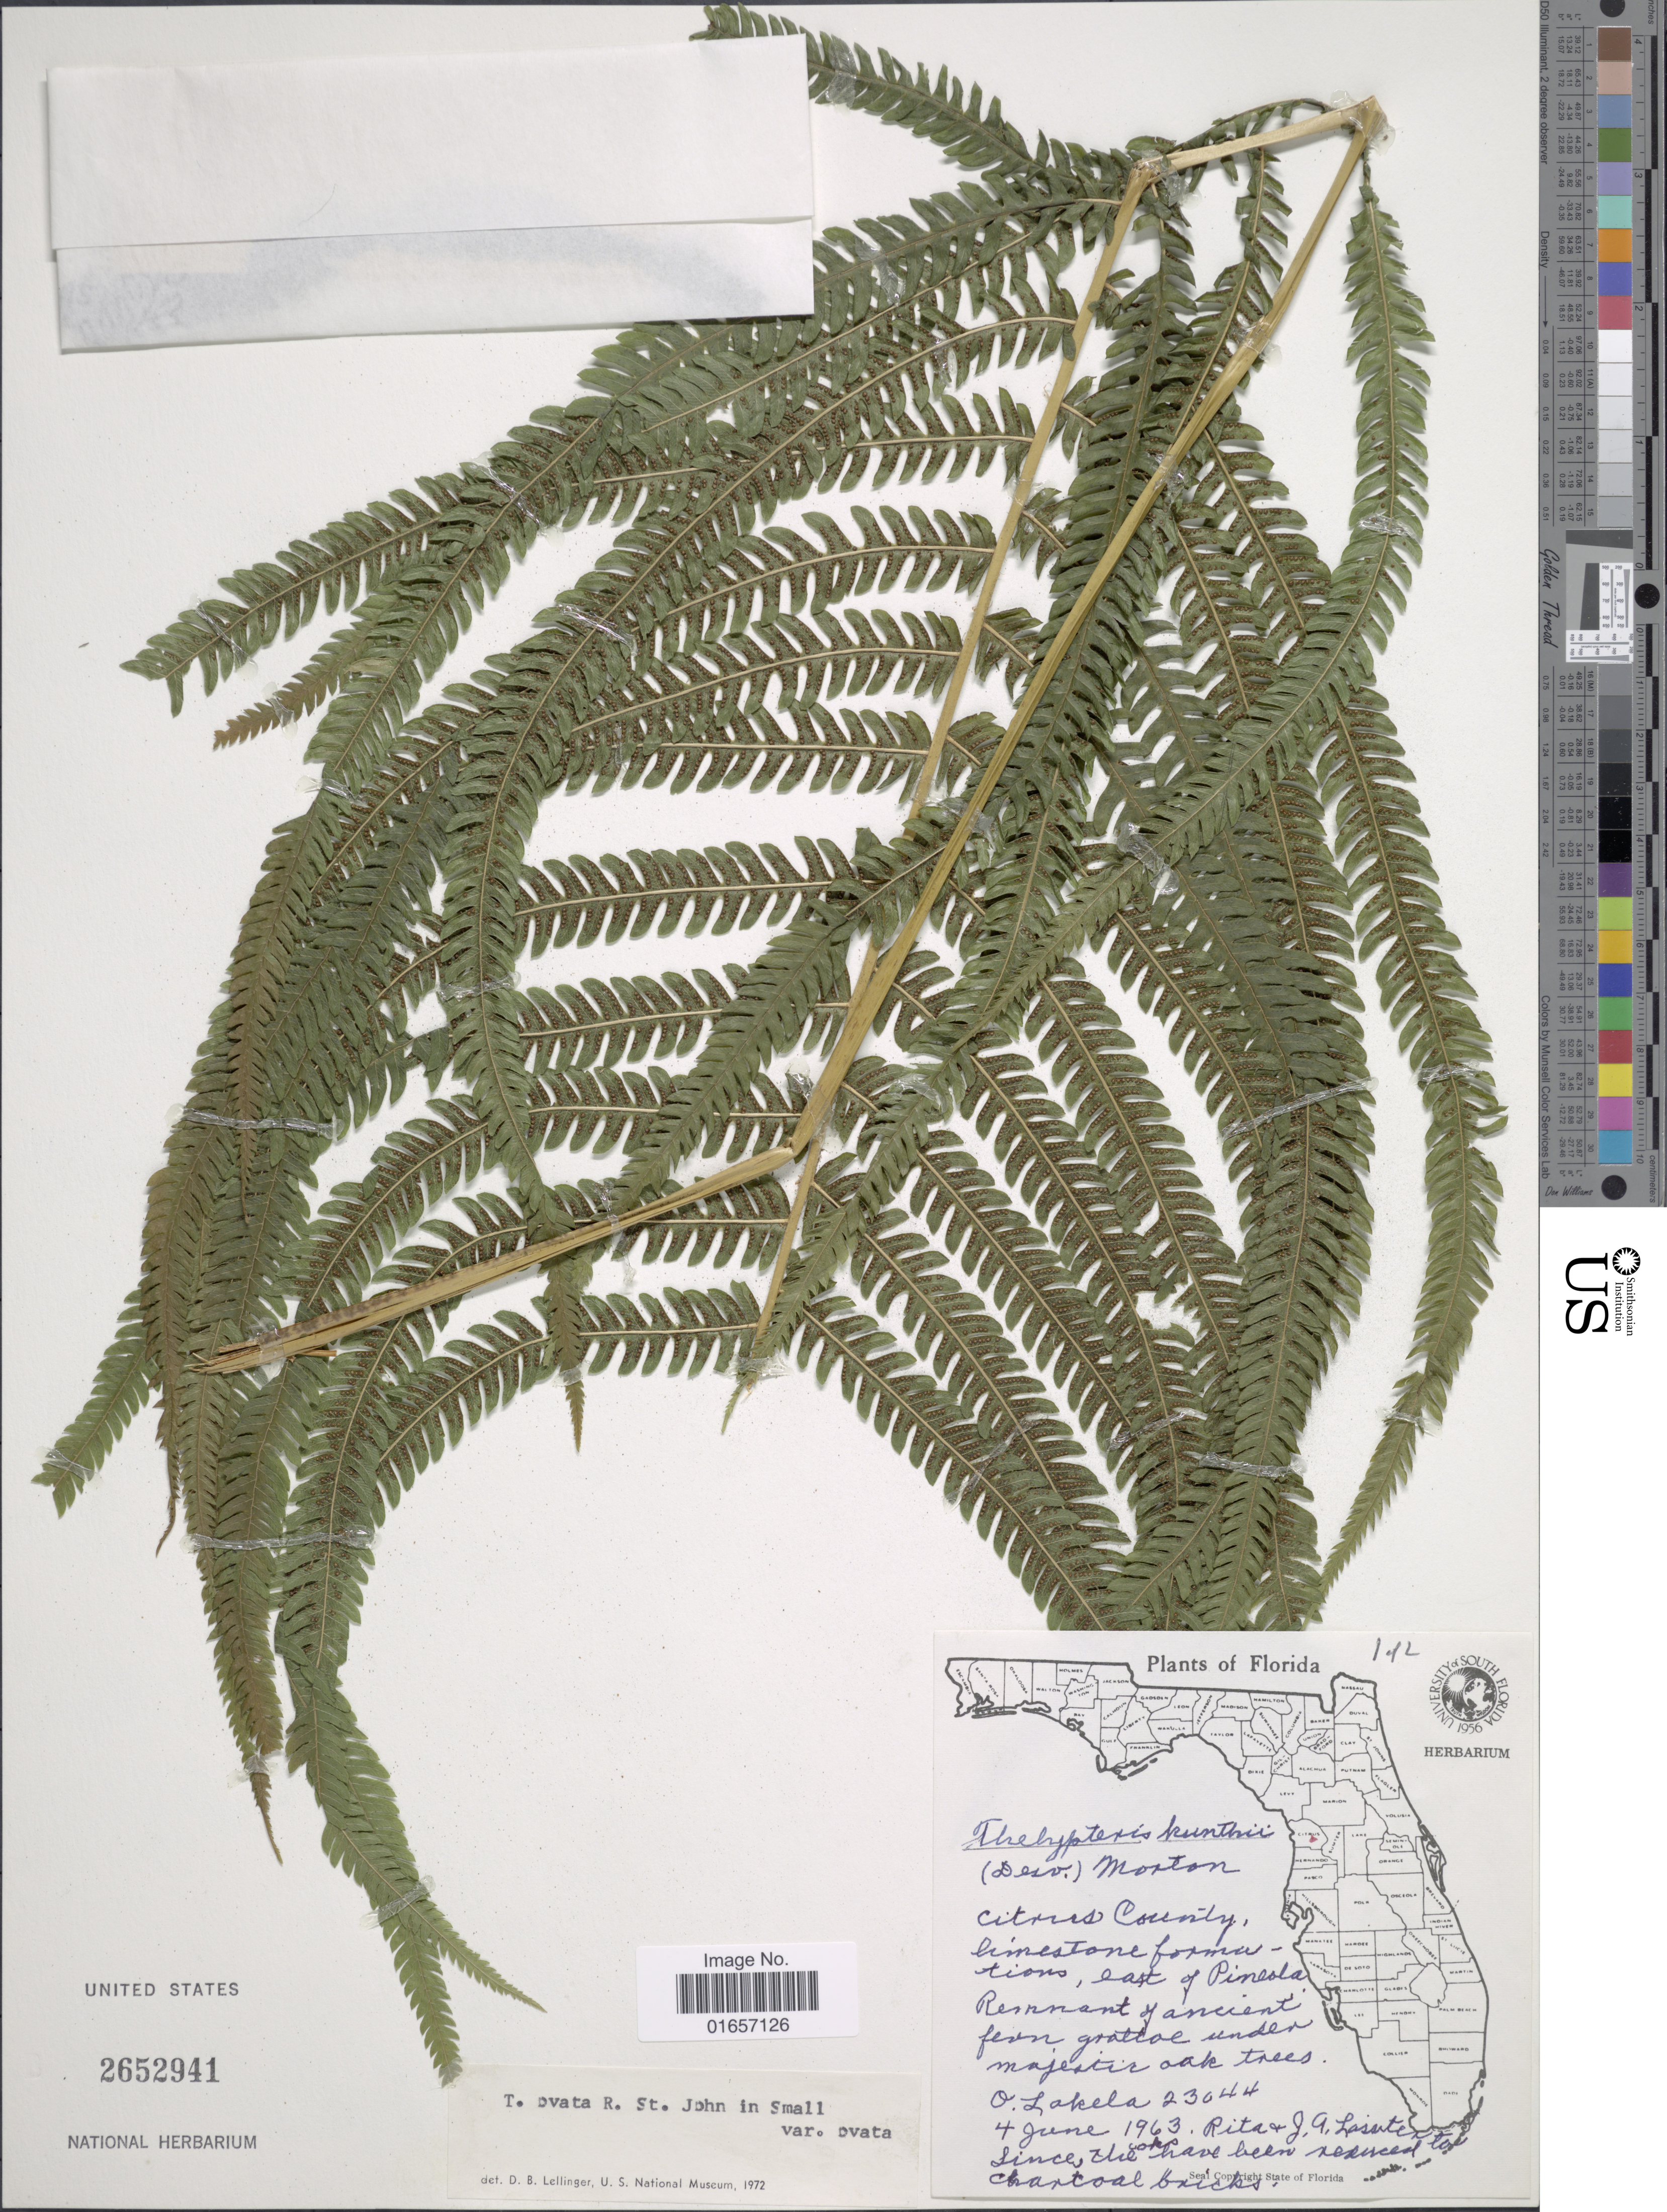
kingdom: Plantae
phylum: Tracheophyta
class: Polypodiopsida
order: Polypodiales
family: Thelypteridaceae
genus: Christella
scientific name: Christella ovata var. ovata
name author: (R.P. St. John) Á. Löve & D. Löve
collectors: O. Lakela, R. Lassiter & J. Lassiter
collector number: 23044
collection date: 1963-06-04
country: United States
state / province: Florida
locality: Citrus County, limestone formations, east of Pineola Remnant of ancient fern grotto under majestic oak trees.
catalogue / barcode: US 26522941